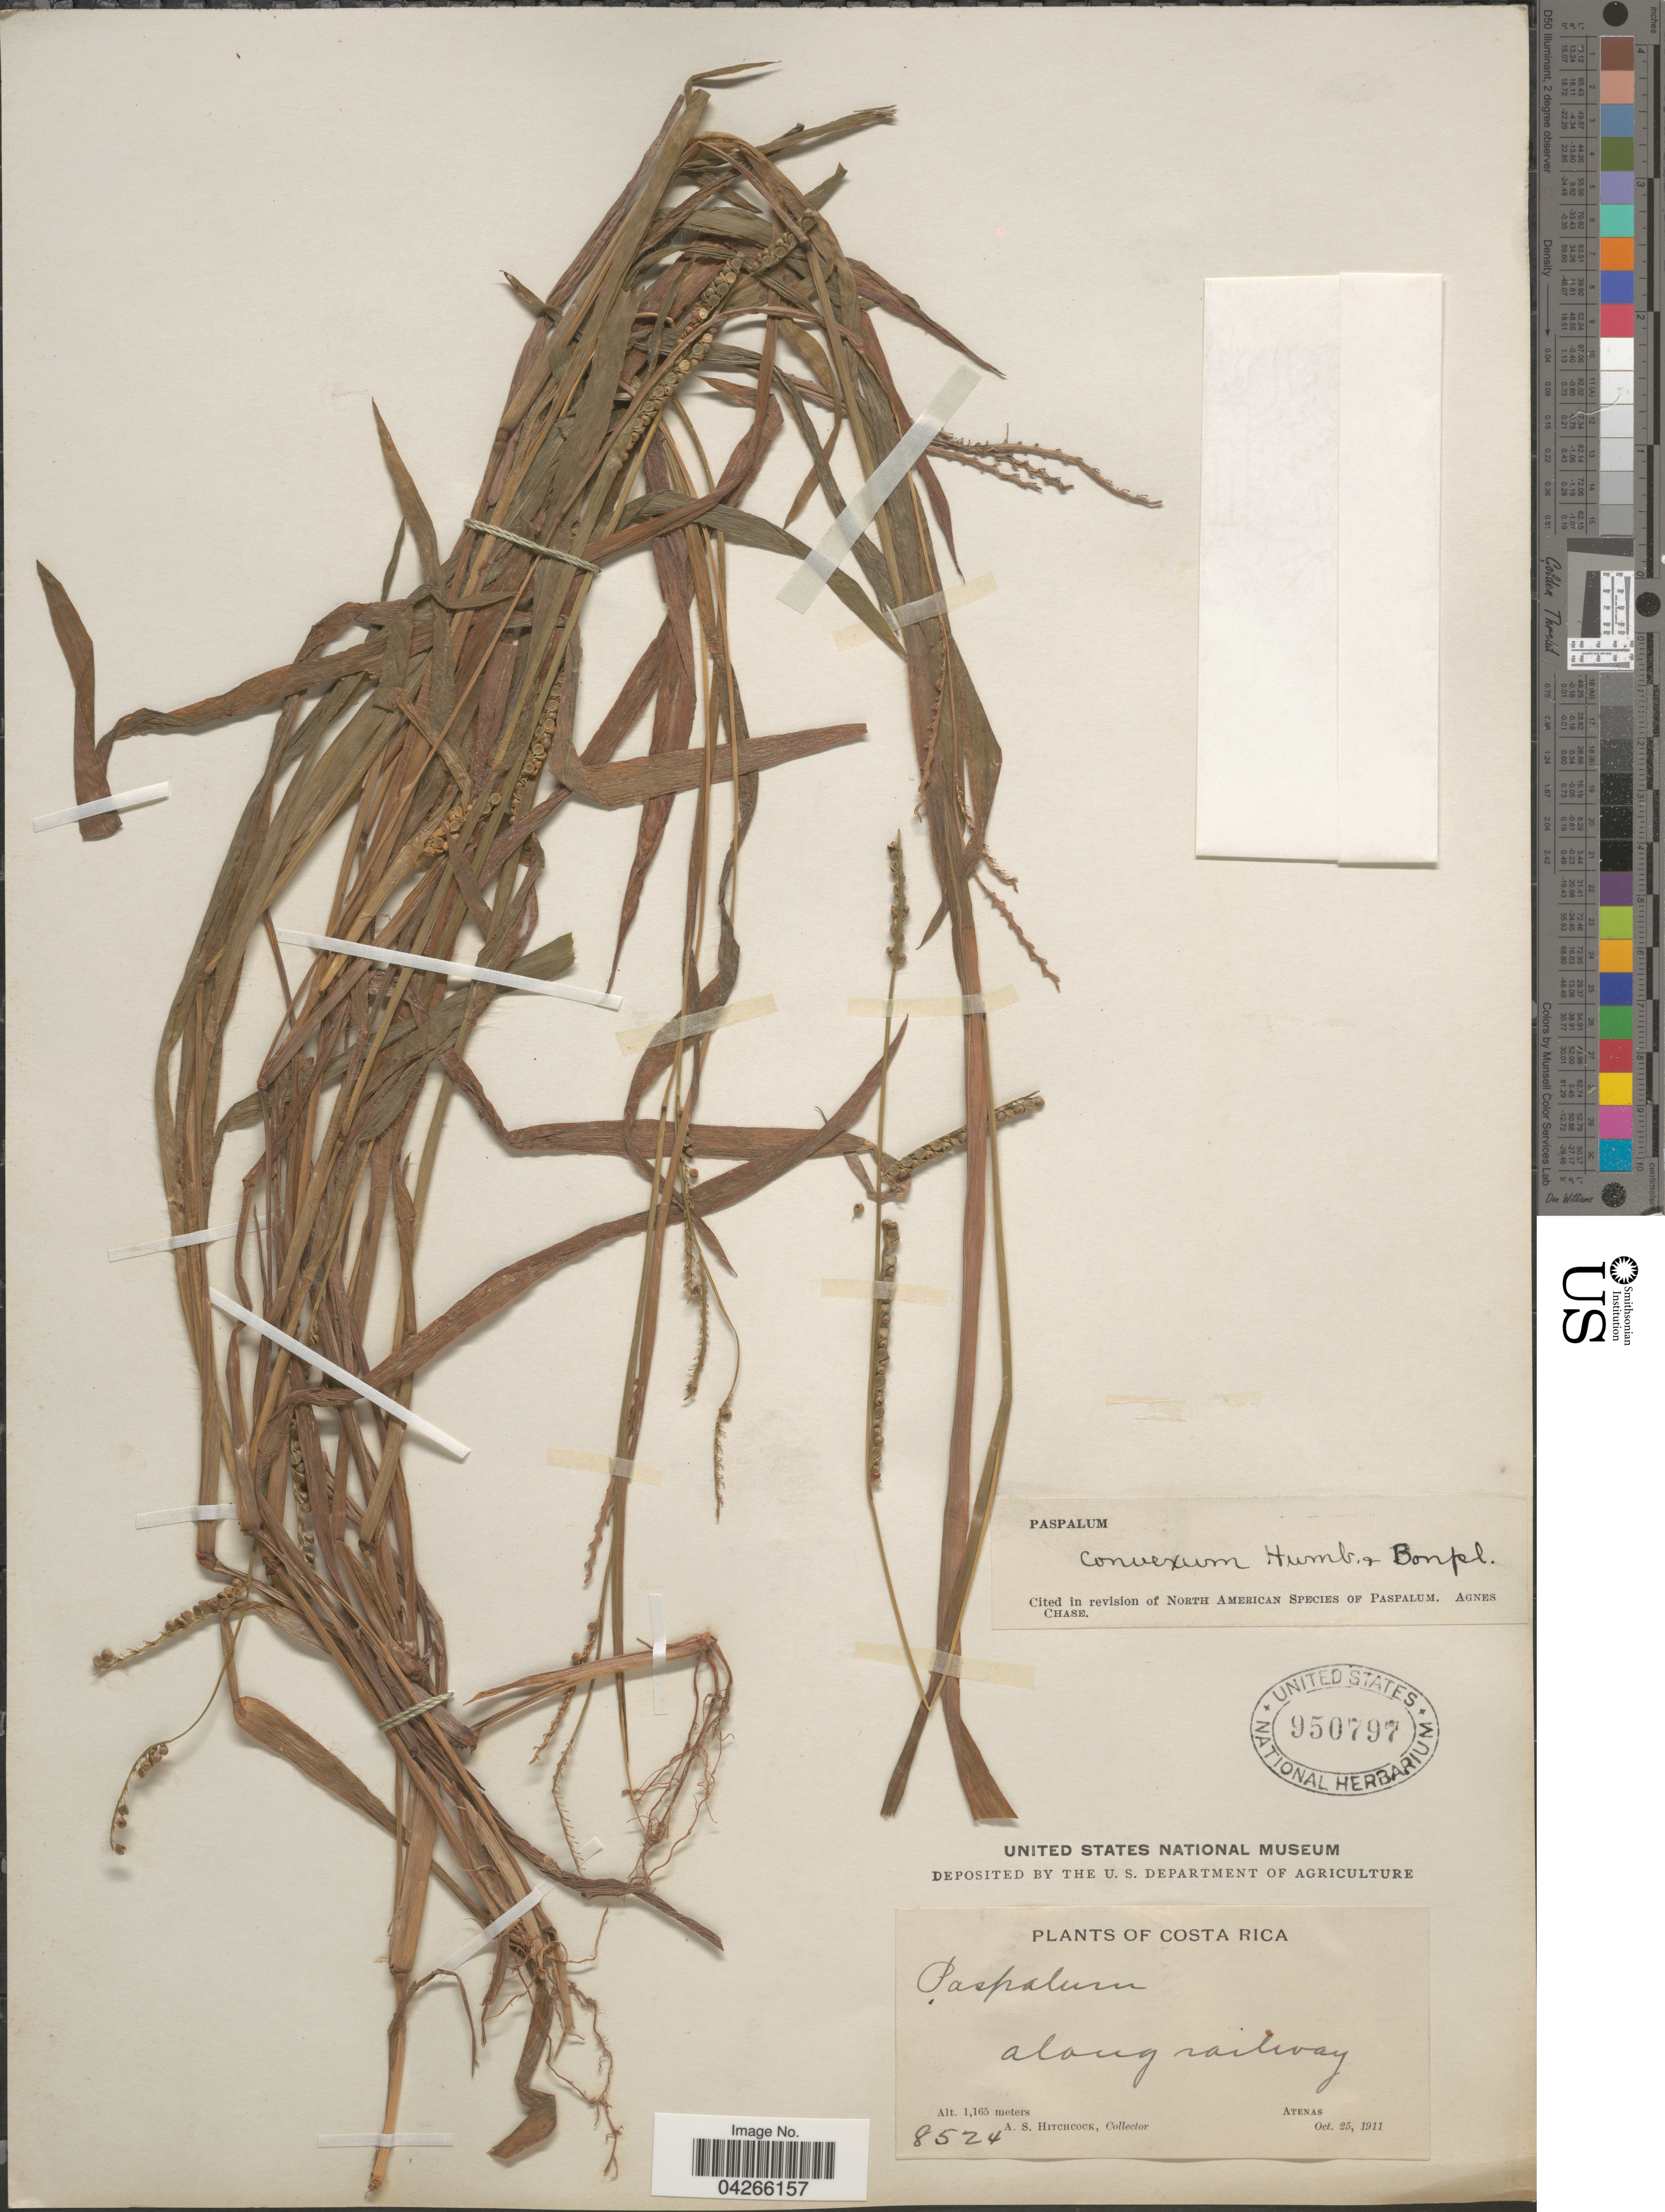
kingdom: Plantae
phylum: Tracheophyta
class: Liliopsida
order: Poales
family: Poaceae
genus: Paspalum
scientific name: Paspalum convexum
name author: Humb. & Bonpl. ex Flüggé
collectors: A. S. Hitchcock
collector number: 8524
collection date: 1911-10-25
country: Costa Rica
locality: Atenas.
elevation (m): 1165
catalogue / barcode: US 950797